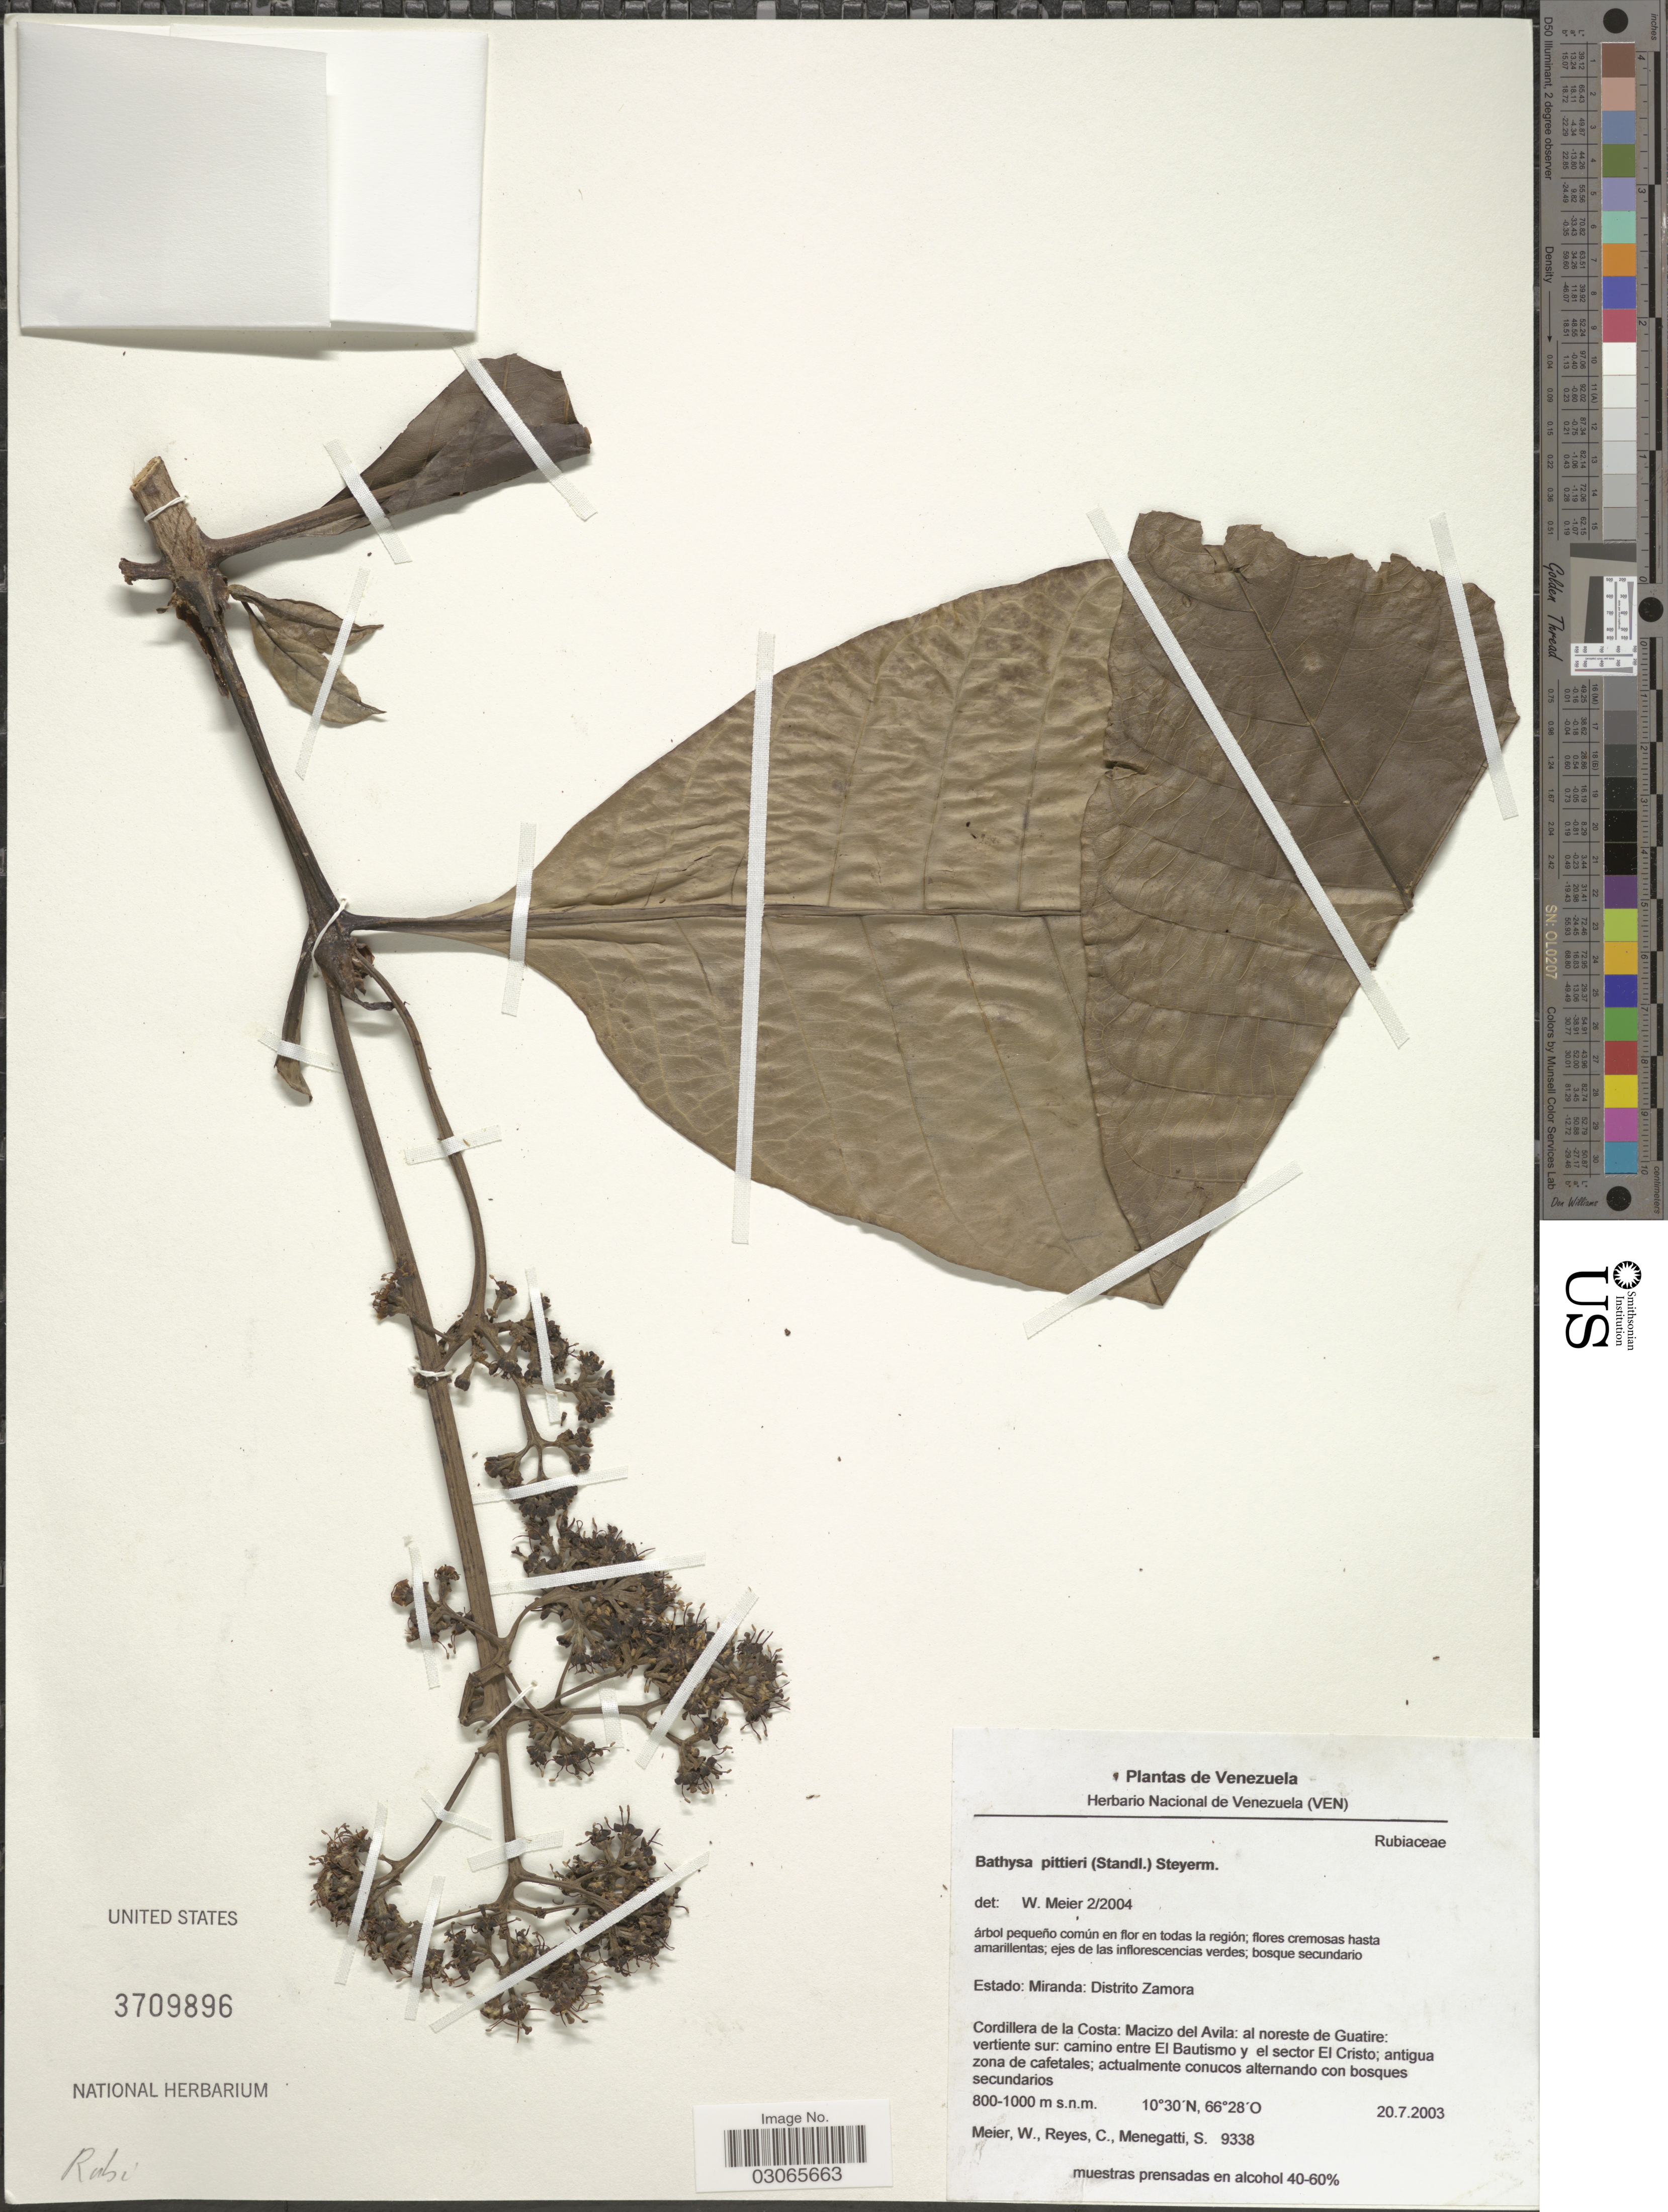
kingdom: Plantae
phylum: Tracheophyta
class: Magnoliopsida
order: Gentianales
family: Rubiaceae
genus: Bathysa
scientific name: Bathysa pittieri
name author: (Standl.) Steyerm.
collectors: W. Meier, C. Reyes & S. Menegatti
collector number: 9338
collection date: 2003-07-20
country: Venezuela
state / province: Miranda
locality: Distrito Zamora. Cordillera de la Costa: Macizo del Avila: al noreste de Guatire: vertiente sur: camino entre El Bautismo y el sector El Cristo.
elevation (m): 800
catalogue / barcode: US 3709896